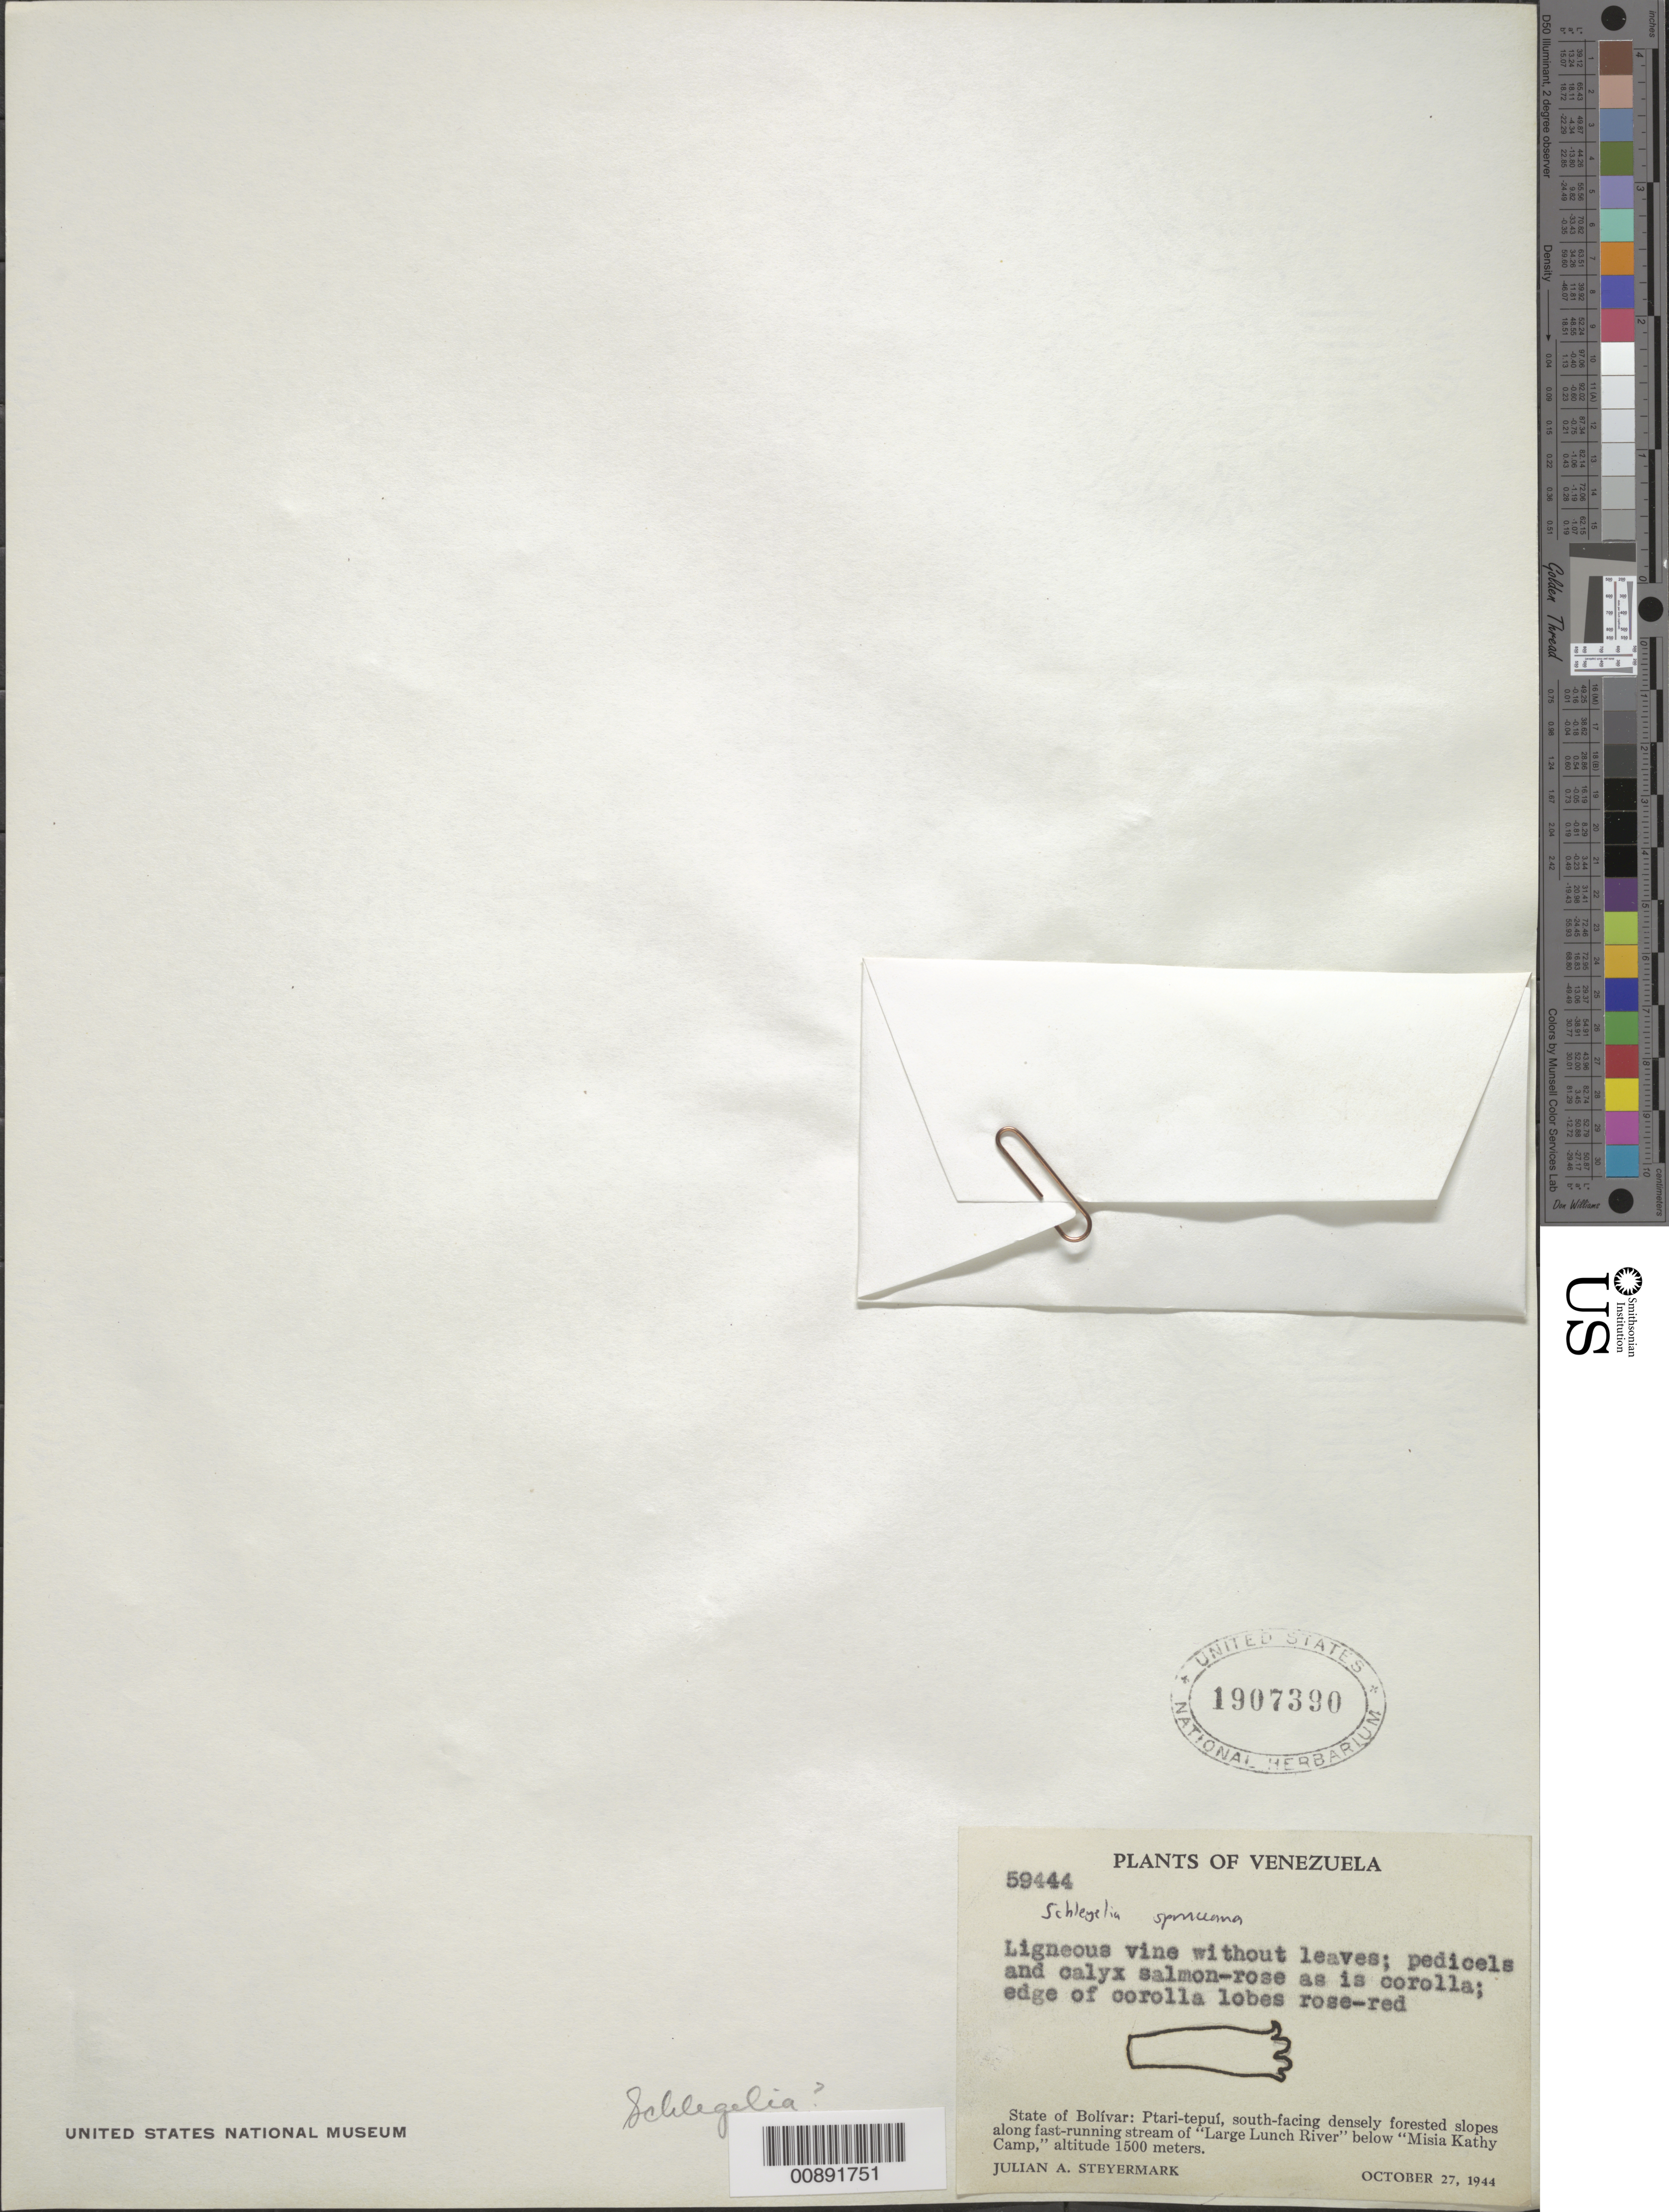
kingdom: Plantae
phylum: Tracheophyta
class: Magnoliopsida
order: Lamiales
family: Schlegeliaceae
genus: Schlegelia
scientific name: Schlegelia spruceana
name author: Bureau & K. Schum.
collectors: J. Steyermark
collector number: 59444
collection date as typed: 27-Oct-44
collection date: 1944-10-27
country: Venezuela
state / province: Bolívar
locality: Ptari-tepuí, along "Large Lunch River" below "Misia Kathy Camp"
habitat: South-facing densely forested slopes along fast-running stream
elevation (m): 1500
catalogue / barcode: US 1907390